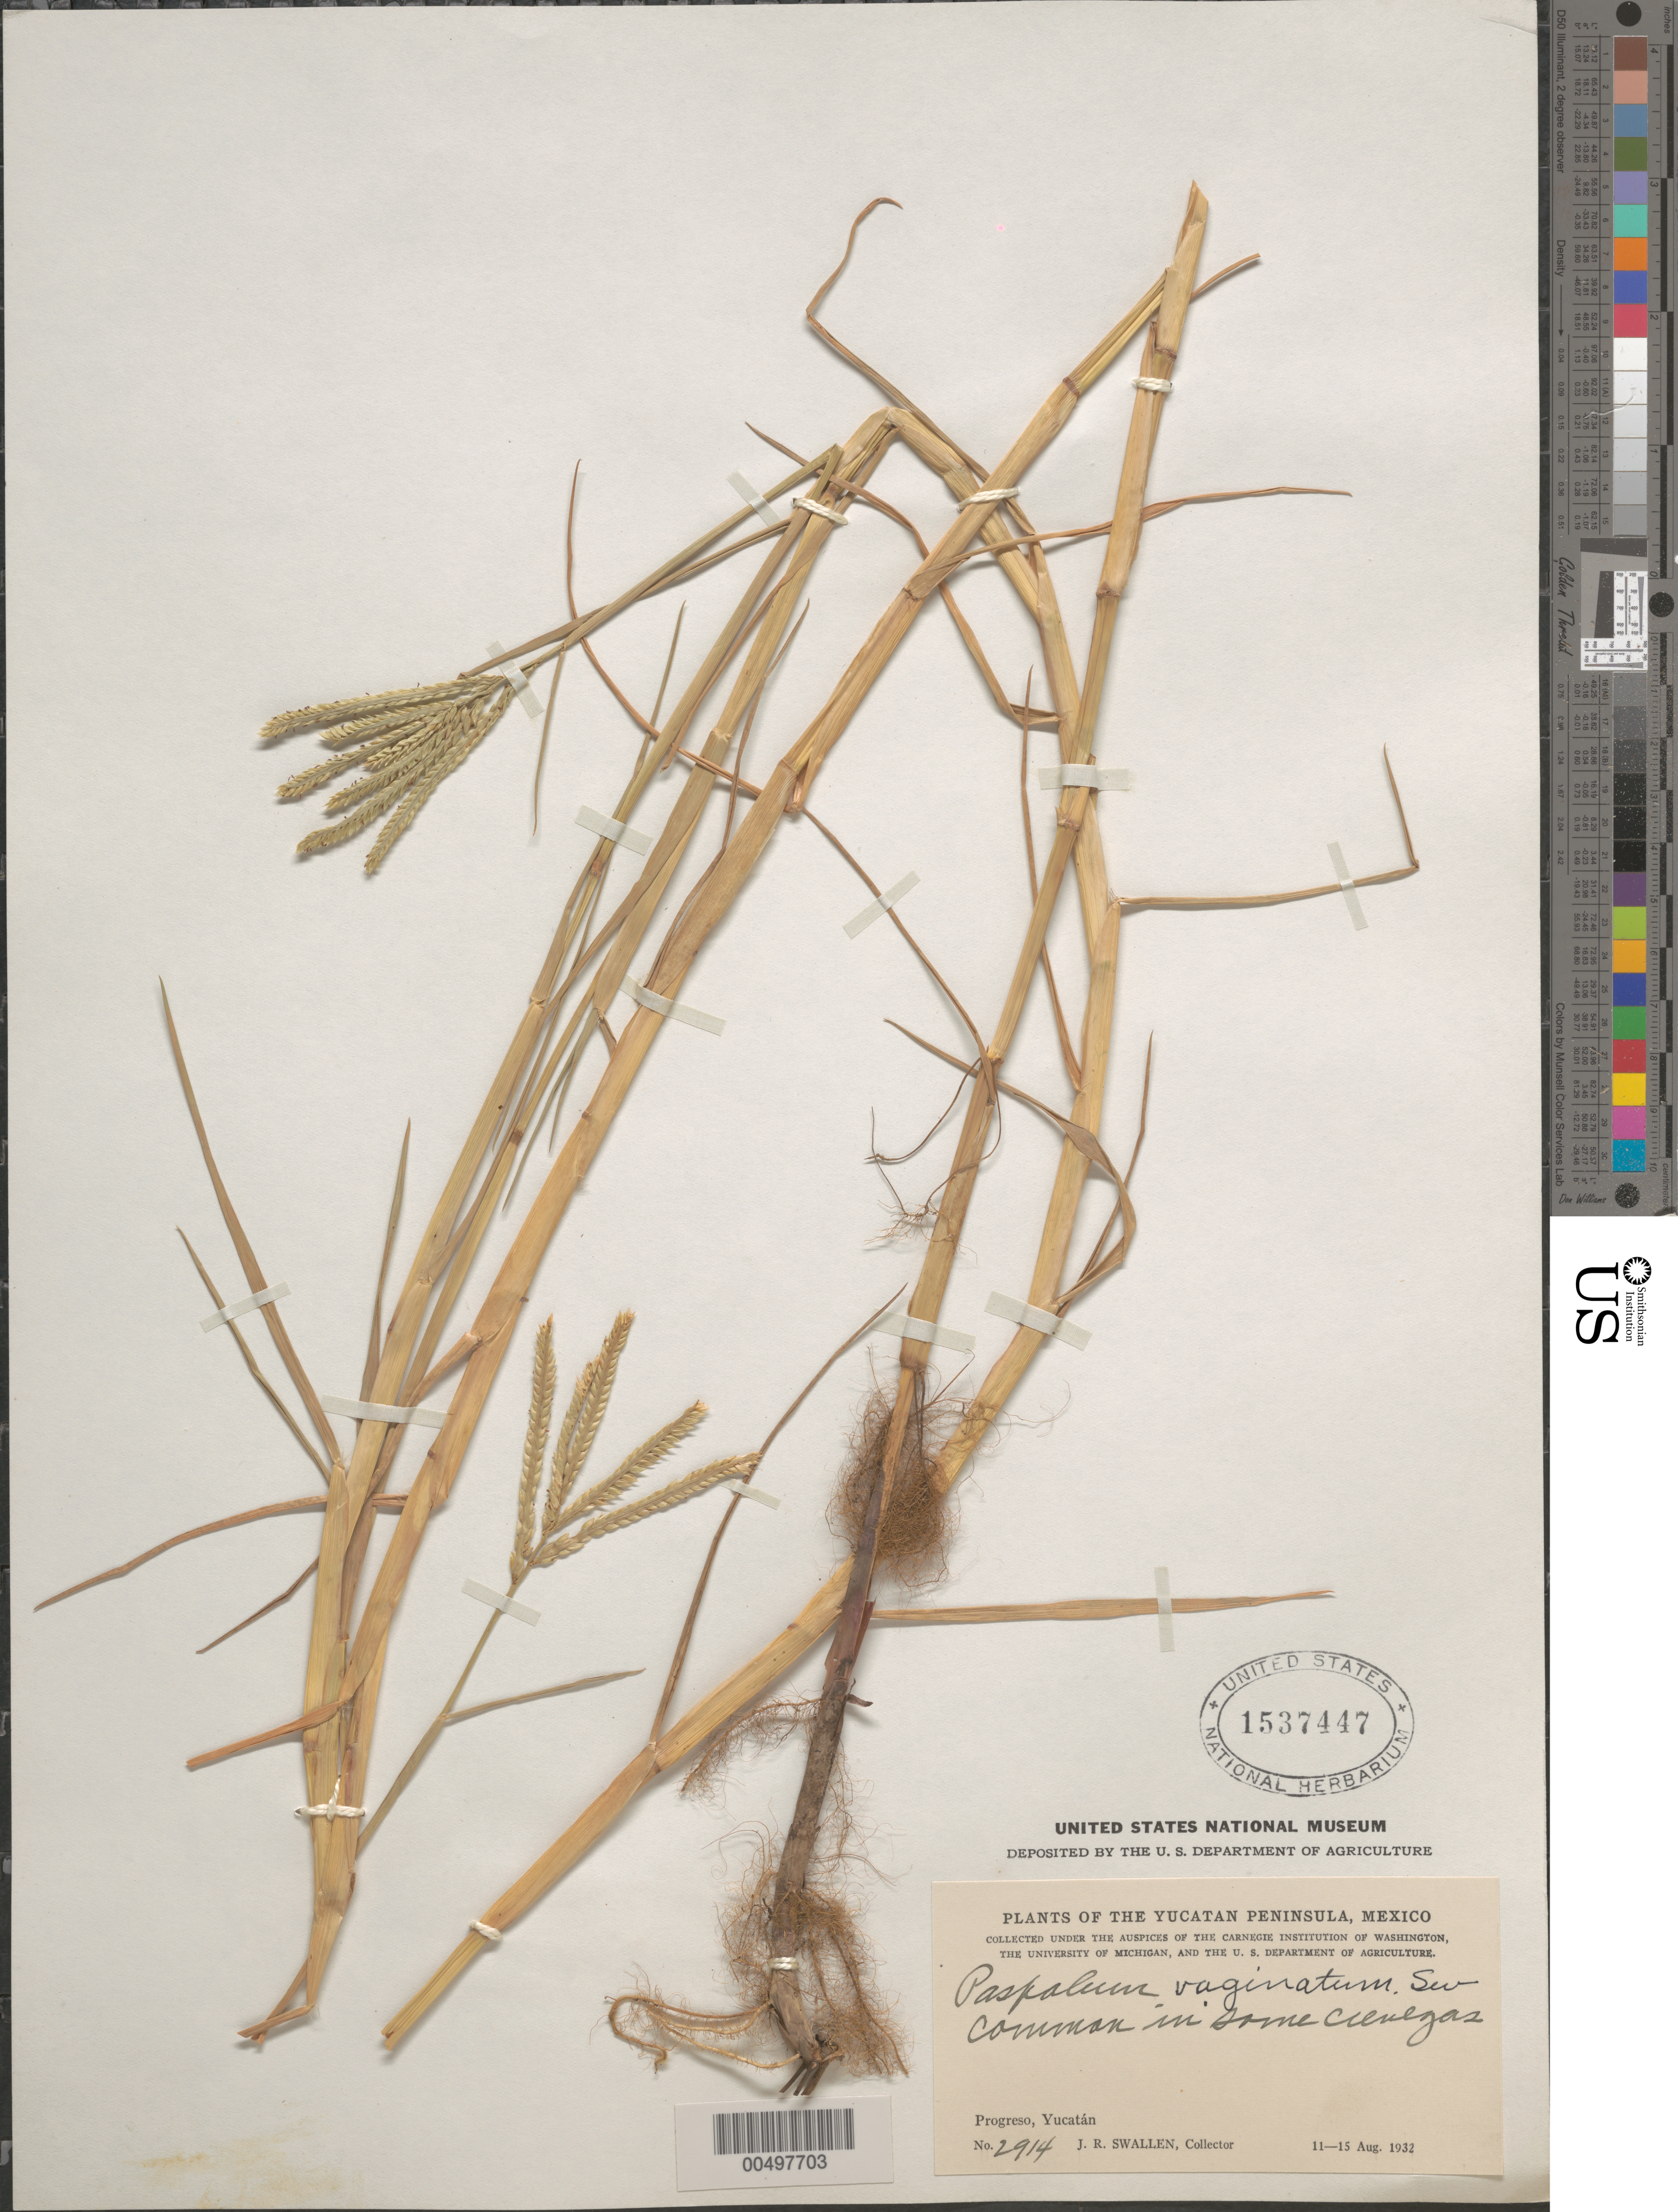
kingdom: Plantae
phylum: Tracheophyta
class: Liliopsida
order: Poales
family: Poaceae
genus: Paspalum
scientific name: Paspalum distichum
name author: L.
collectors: J. R. Swallen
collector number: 2914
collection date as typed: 11 Aug 1932 to 15 Aug 1932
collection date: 1932-08-11/1932-08-15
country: Mexico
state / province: Yucatan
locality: Yucatan Peninsula, Progreso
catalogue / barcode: US 1537447